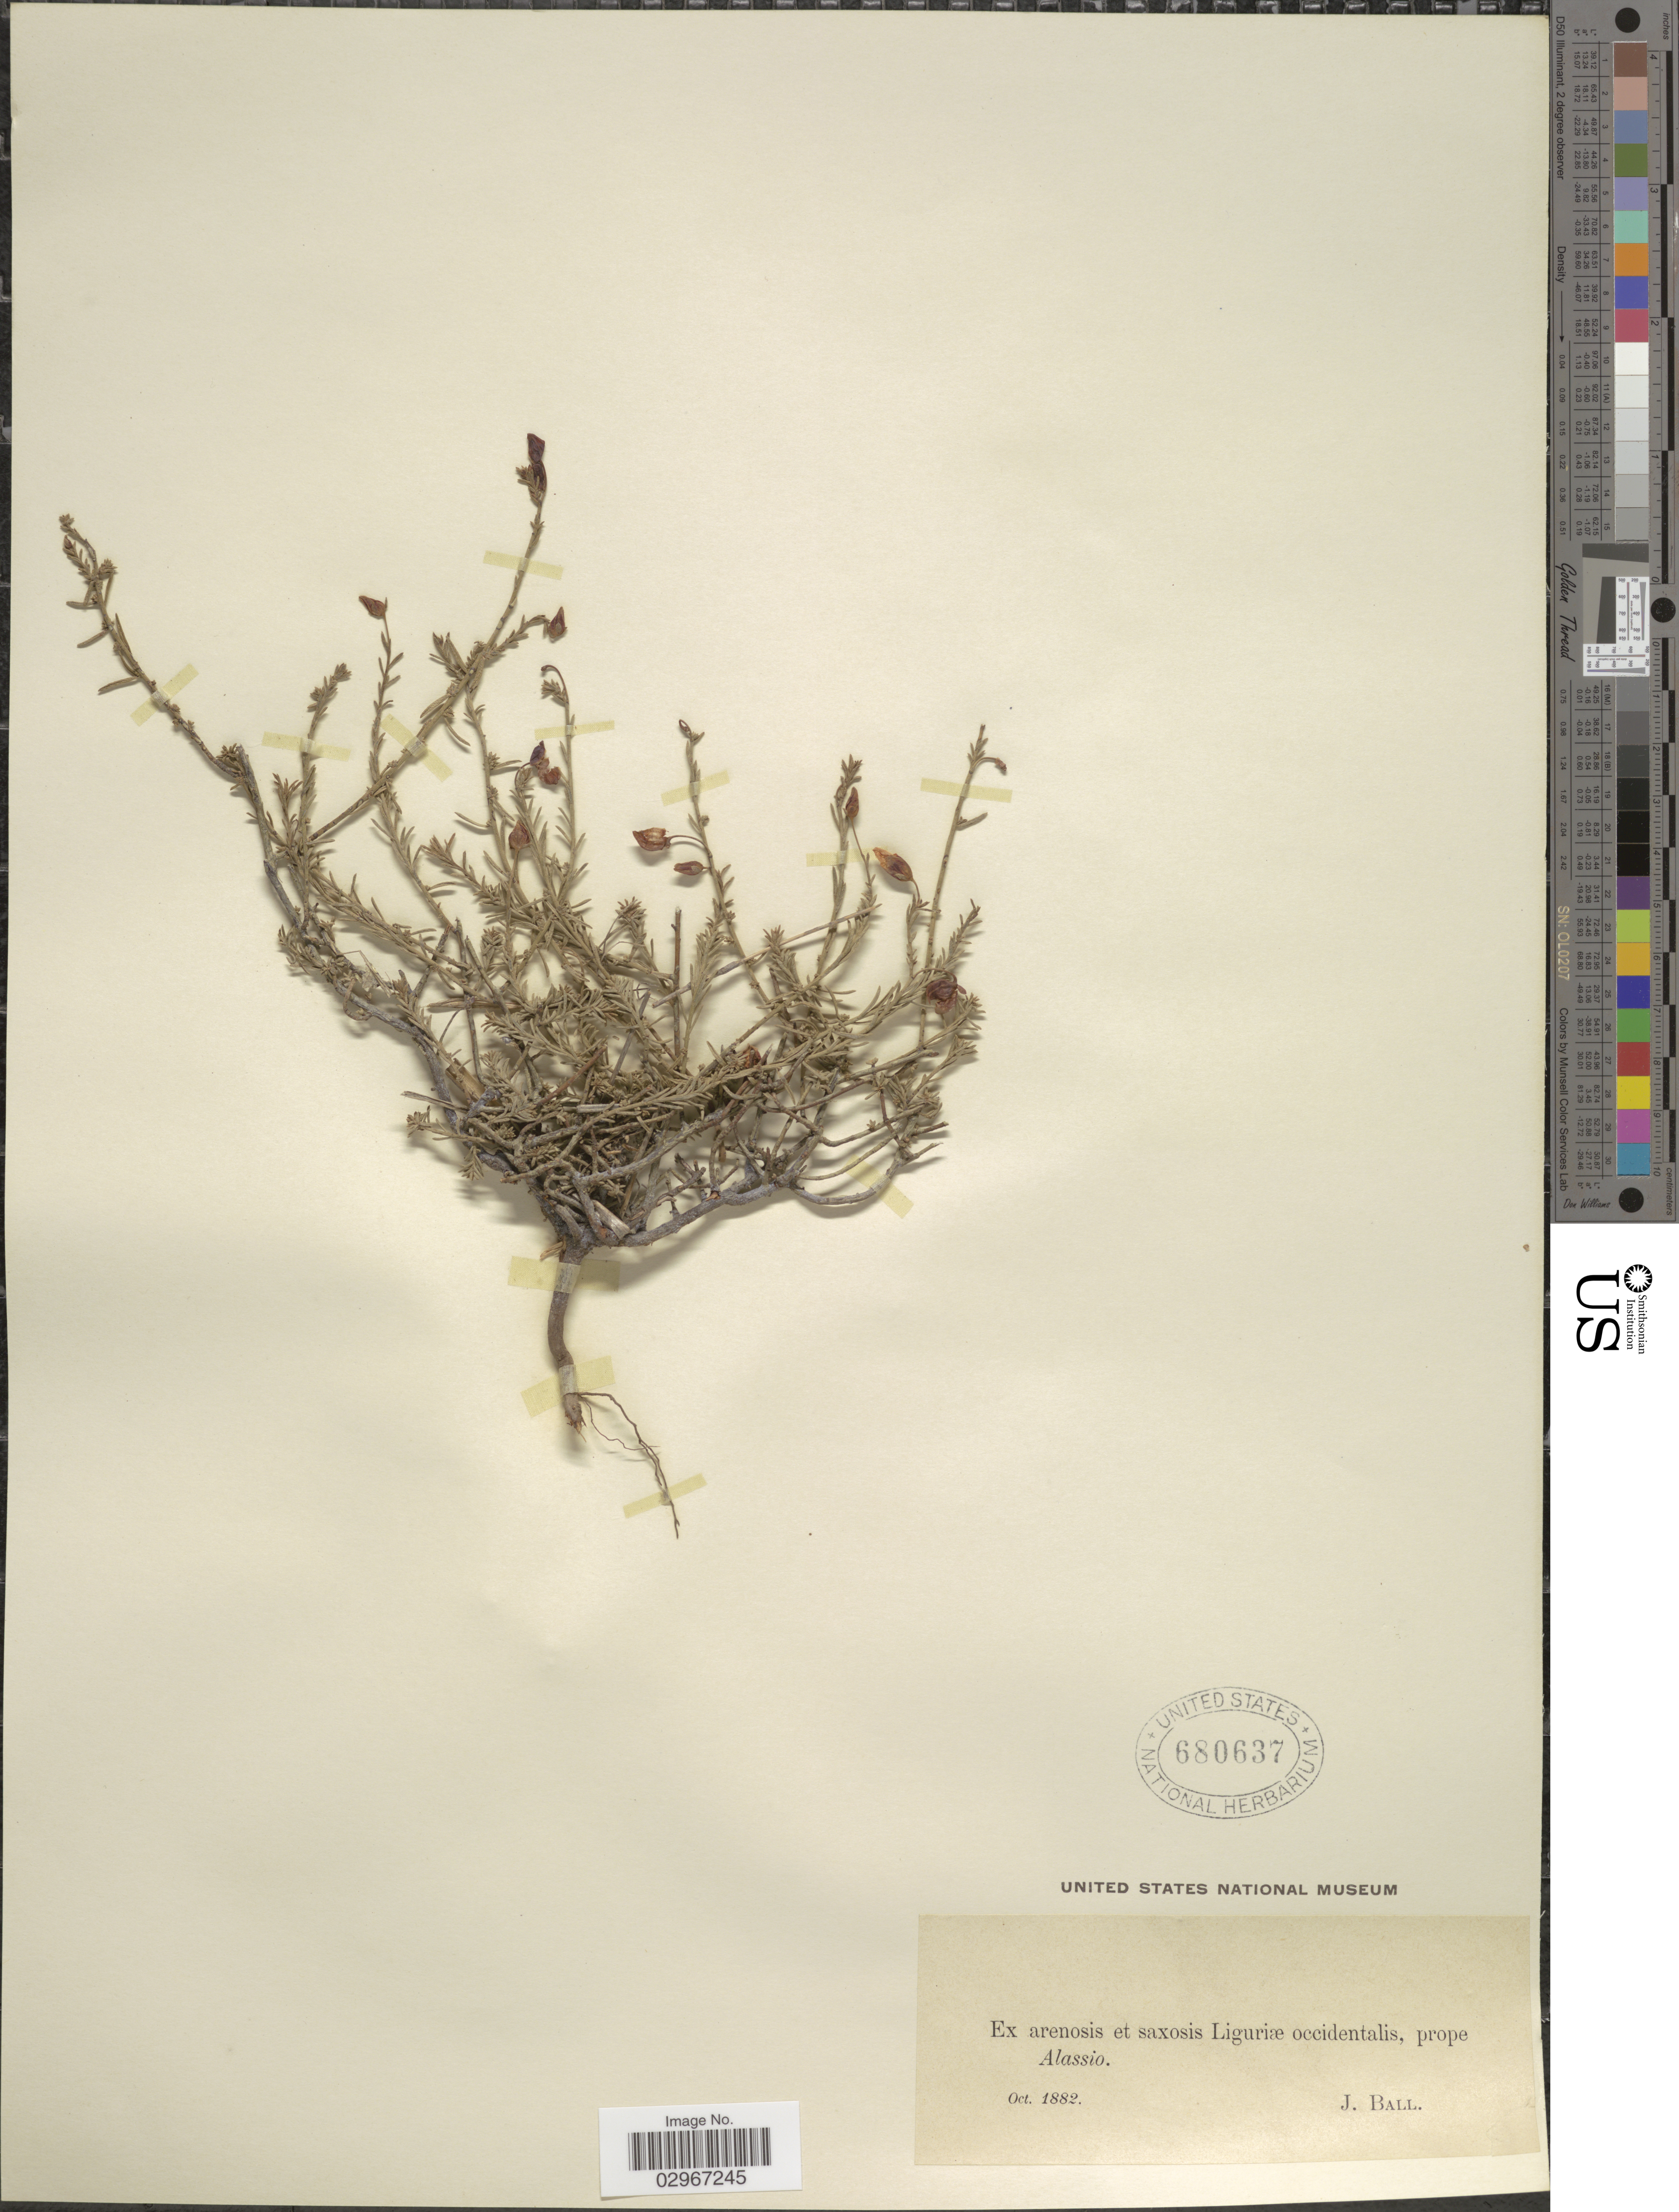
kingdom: Plantae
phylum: Tracheophyta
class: Magnoliopsida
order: Malvales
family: Cistaceae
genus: Helianthemum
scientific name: Helianthemum sp.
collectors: J. Ball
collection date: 1882-10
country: Italy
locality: Ex arenosis et saxosis Liguriæ occidentalis, prope Alassio.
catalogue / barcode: US 380637